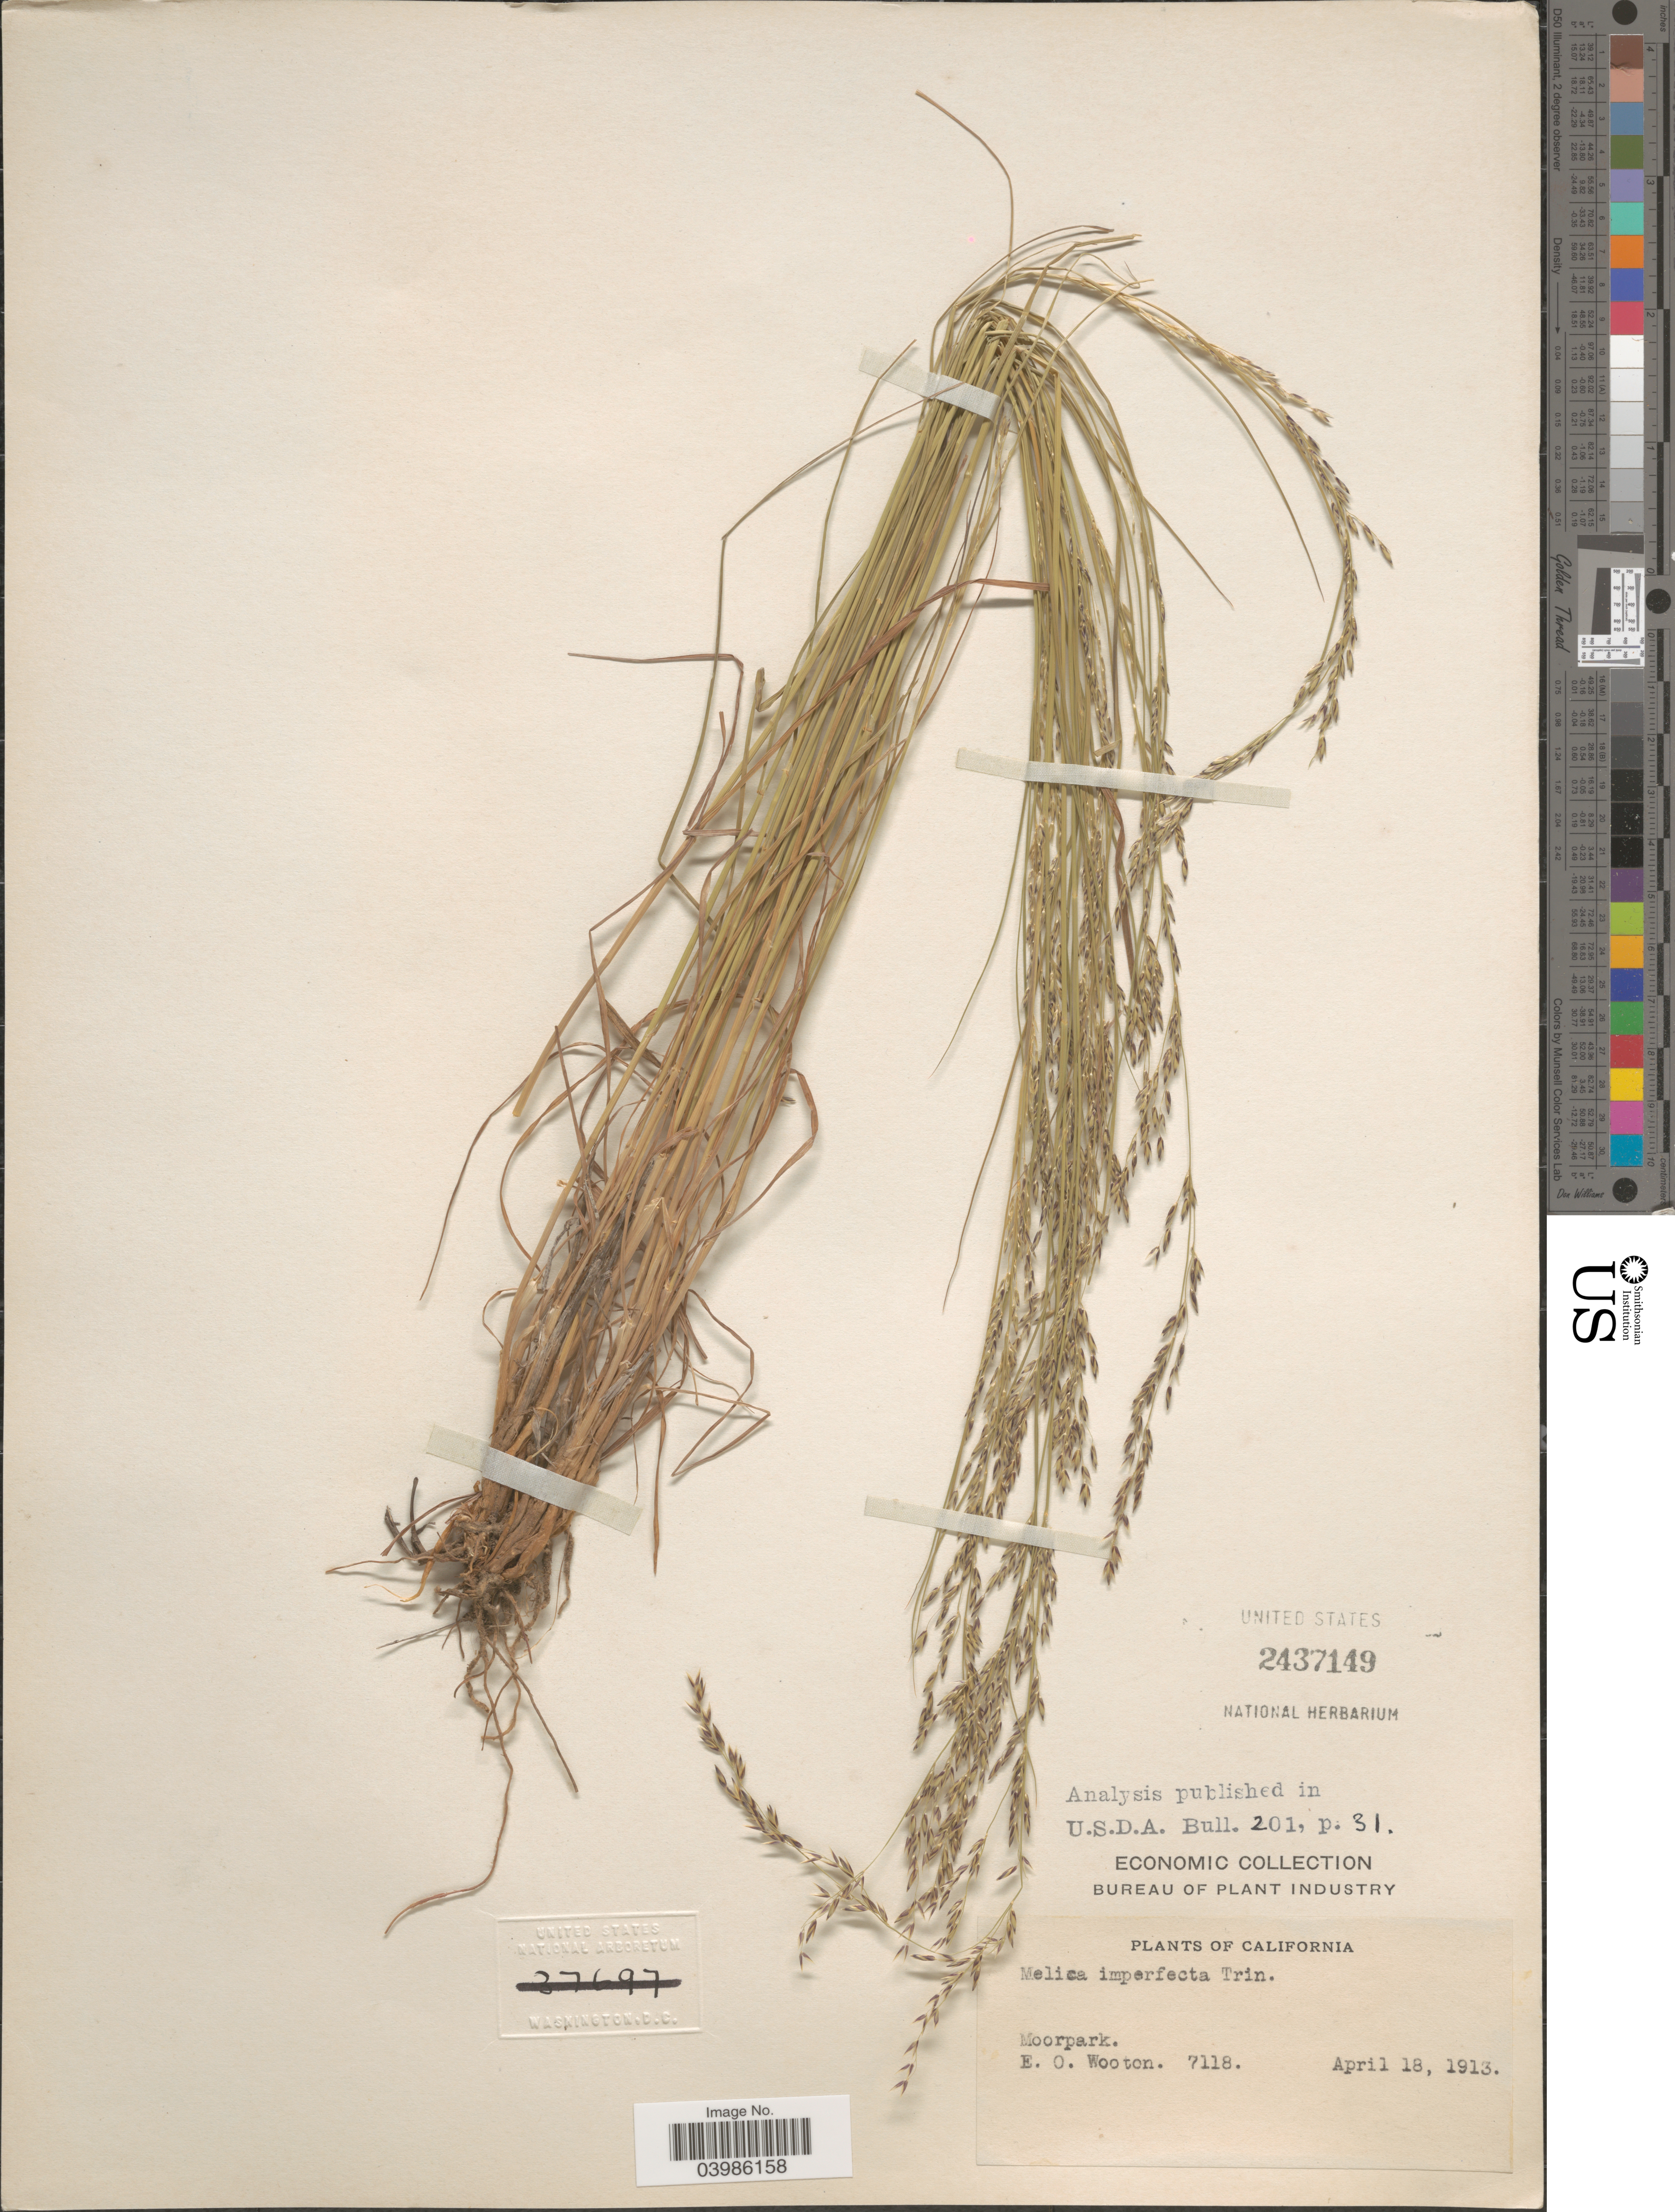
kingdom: Plantae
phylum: Tracheophyta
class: Liliopsida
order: Poales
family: Poaceae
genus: Melica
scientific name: Melica imperfecta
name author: Trin.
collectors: E. O. Wooton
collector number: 7118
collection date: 1913-04-18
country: United States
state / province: California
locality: Moorpark.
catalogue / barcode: US 2437149